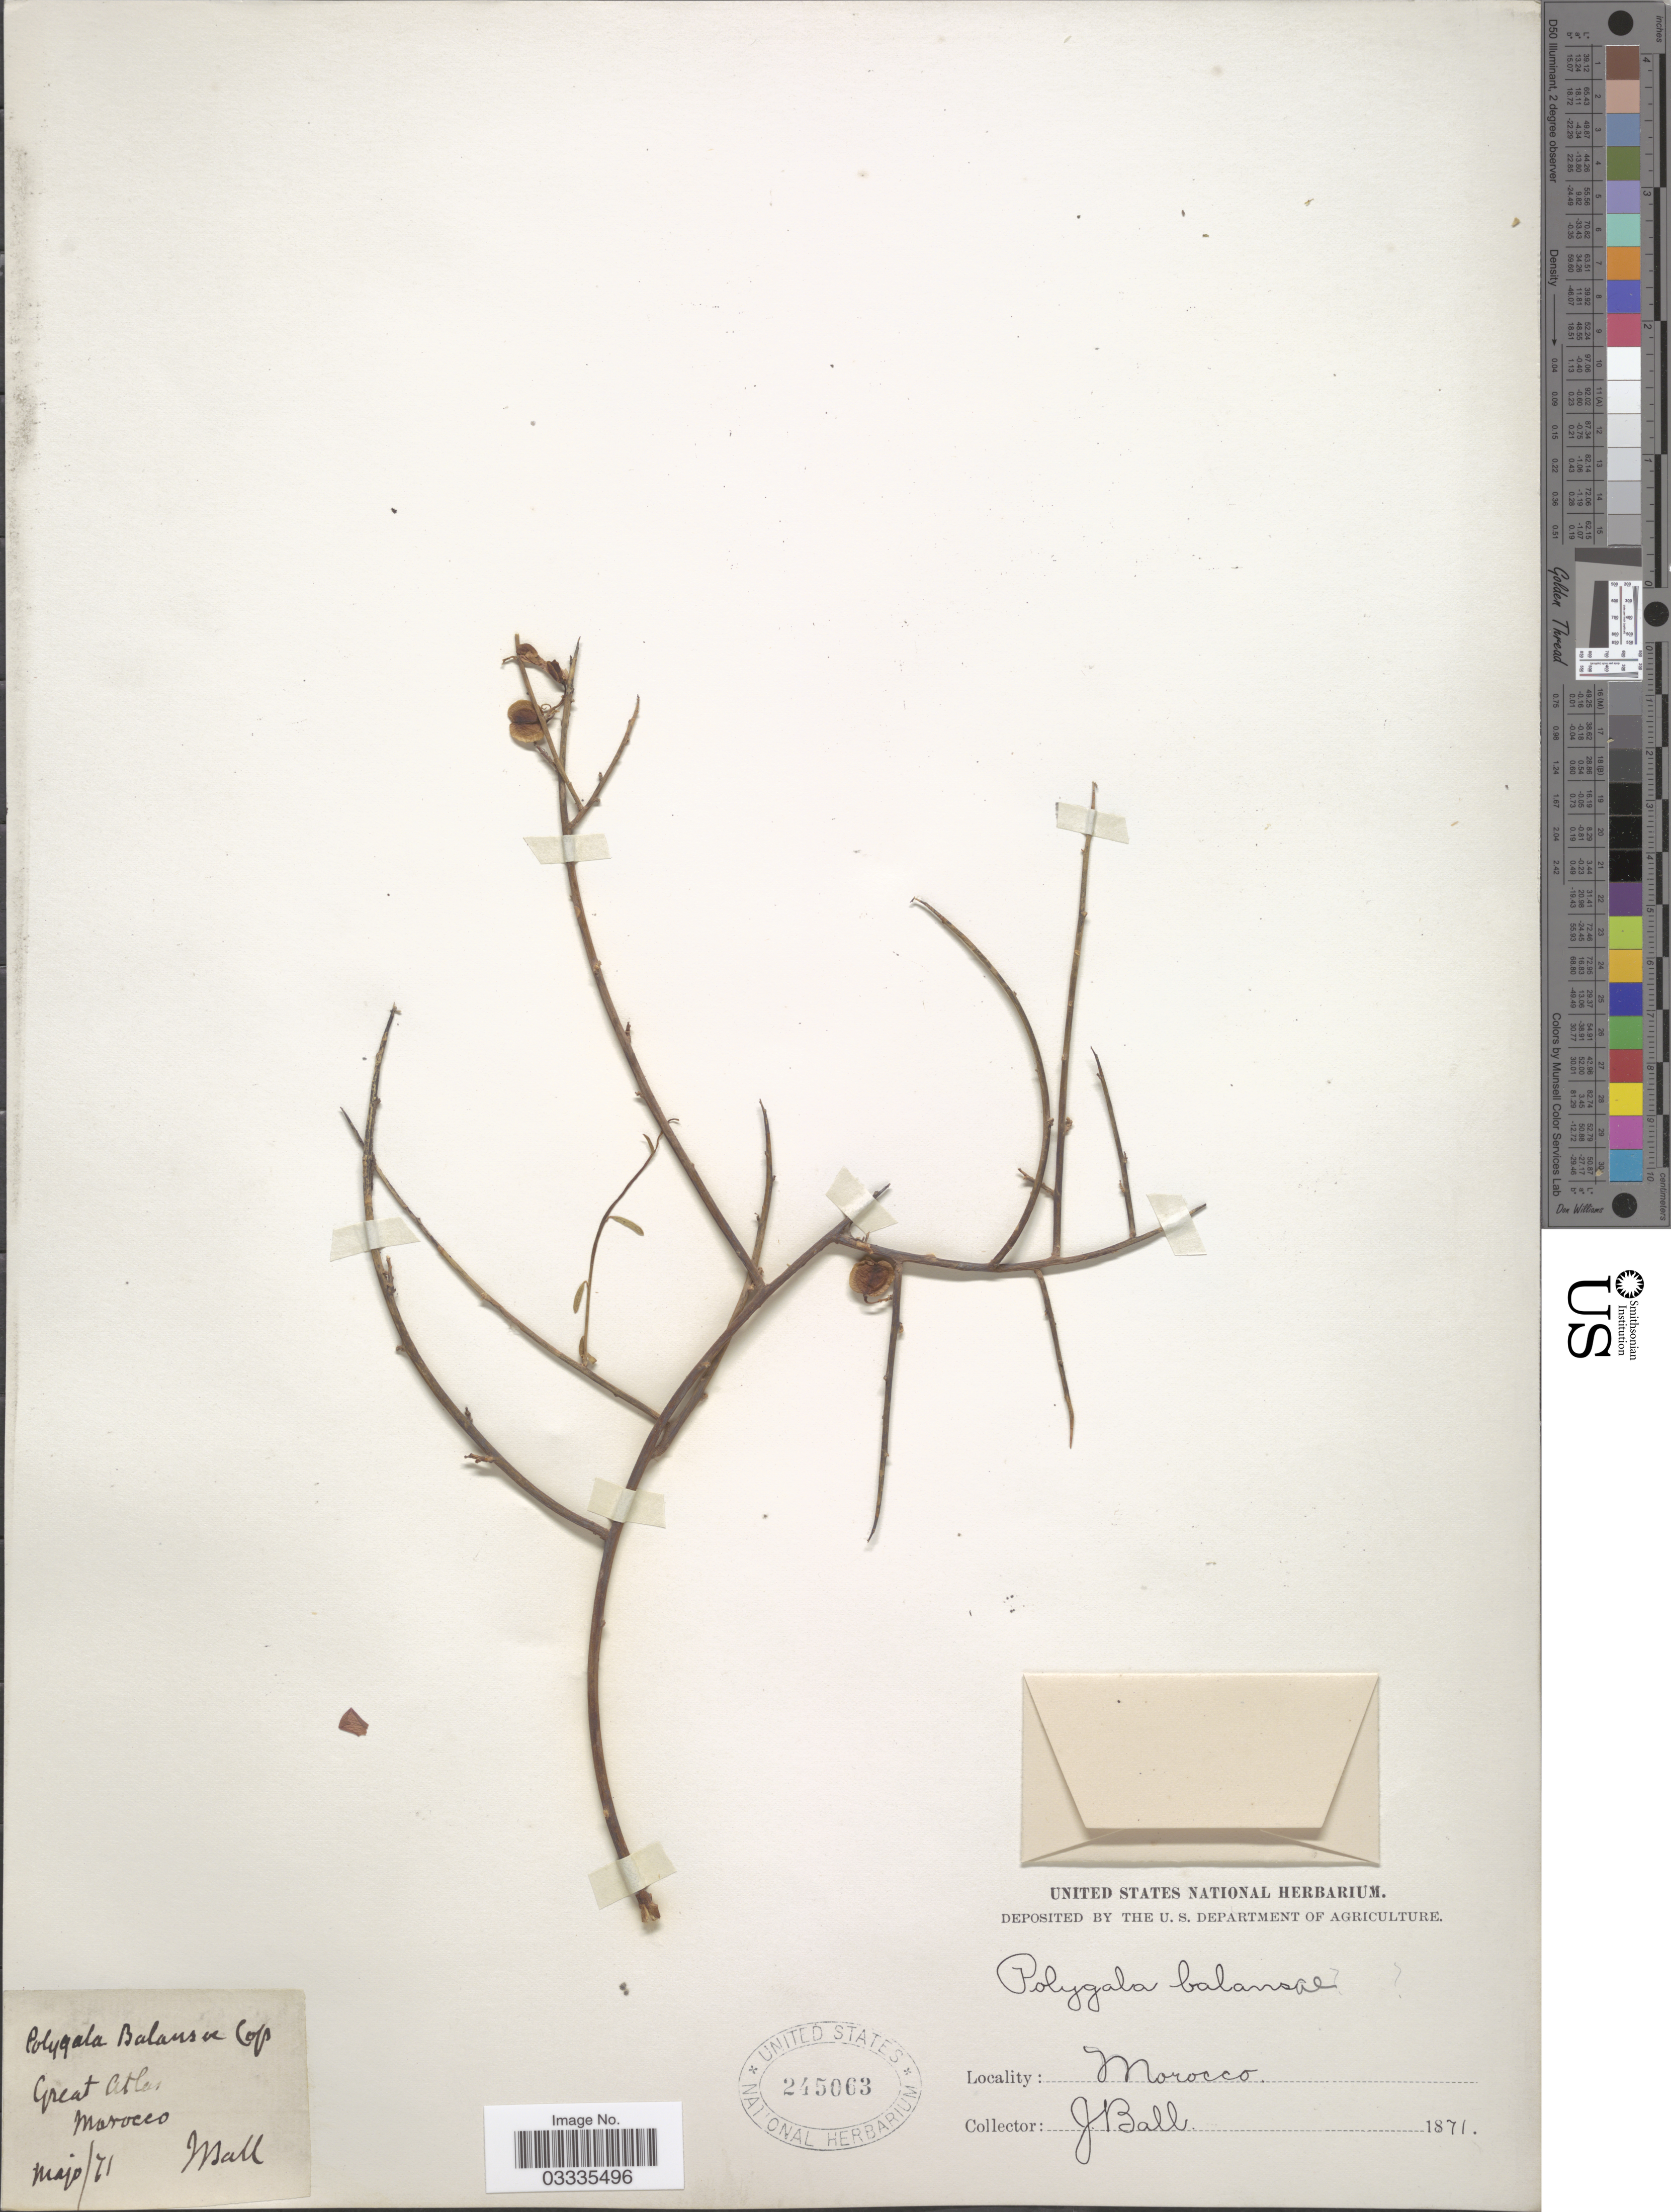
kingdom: Plantae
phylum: Tracheophyta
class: Magnoliopsida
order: Fabales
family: Polygalaceae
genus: Polygaloides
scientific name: Polygaloides balansae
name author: (Coss.) O. Schwarz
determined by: Strong, Mark T., (BOT), Smithsonian Institution - National Museum of Natural History (UNITED STATES)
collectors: J. Ball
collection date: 1871-05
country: Morocco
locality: Great Atlas.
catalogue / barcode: US 245063